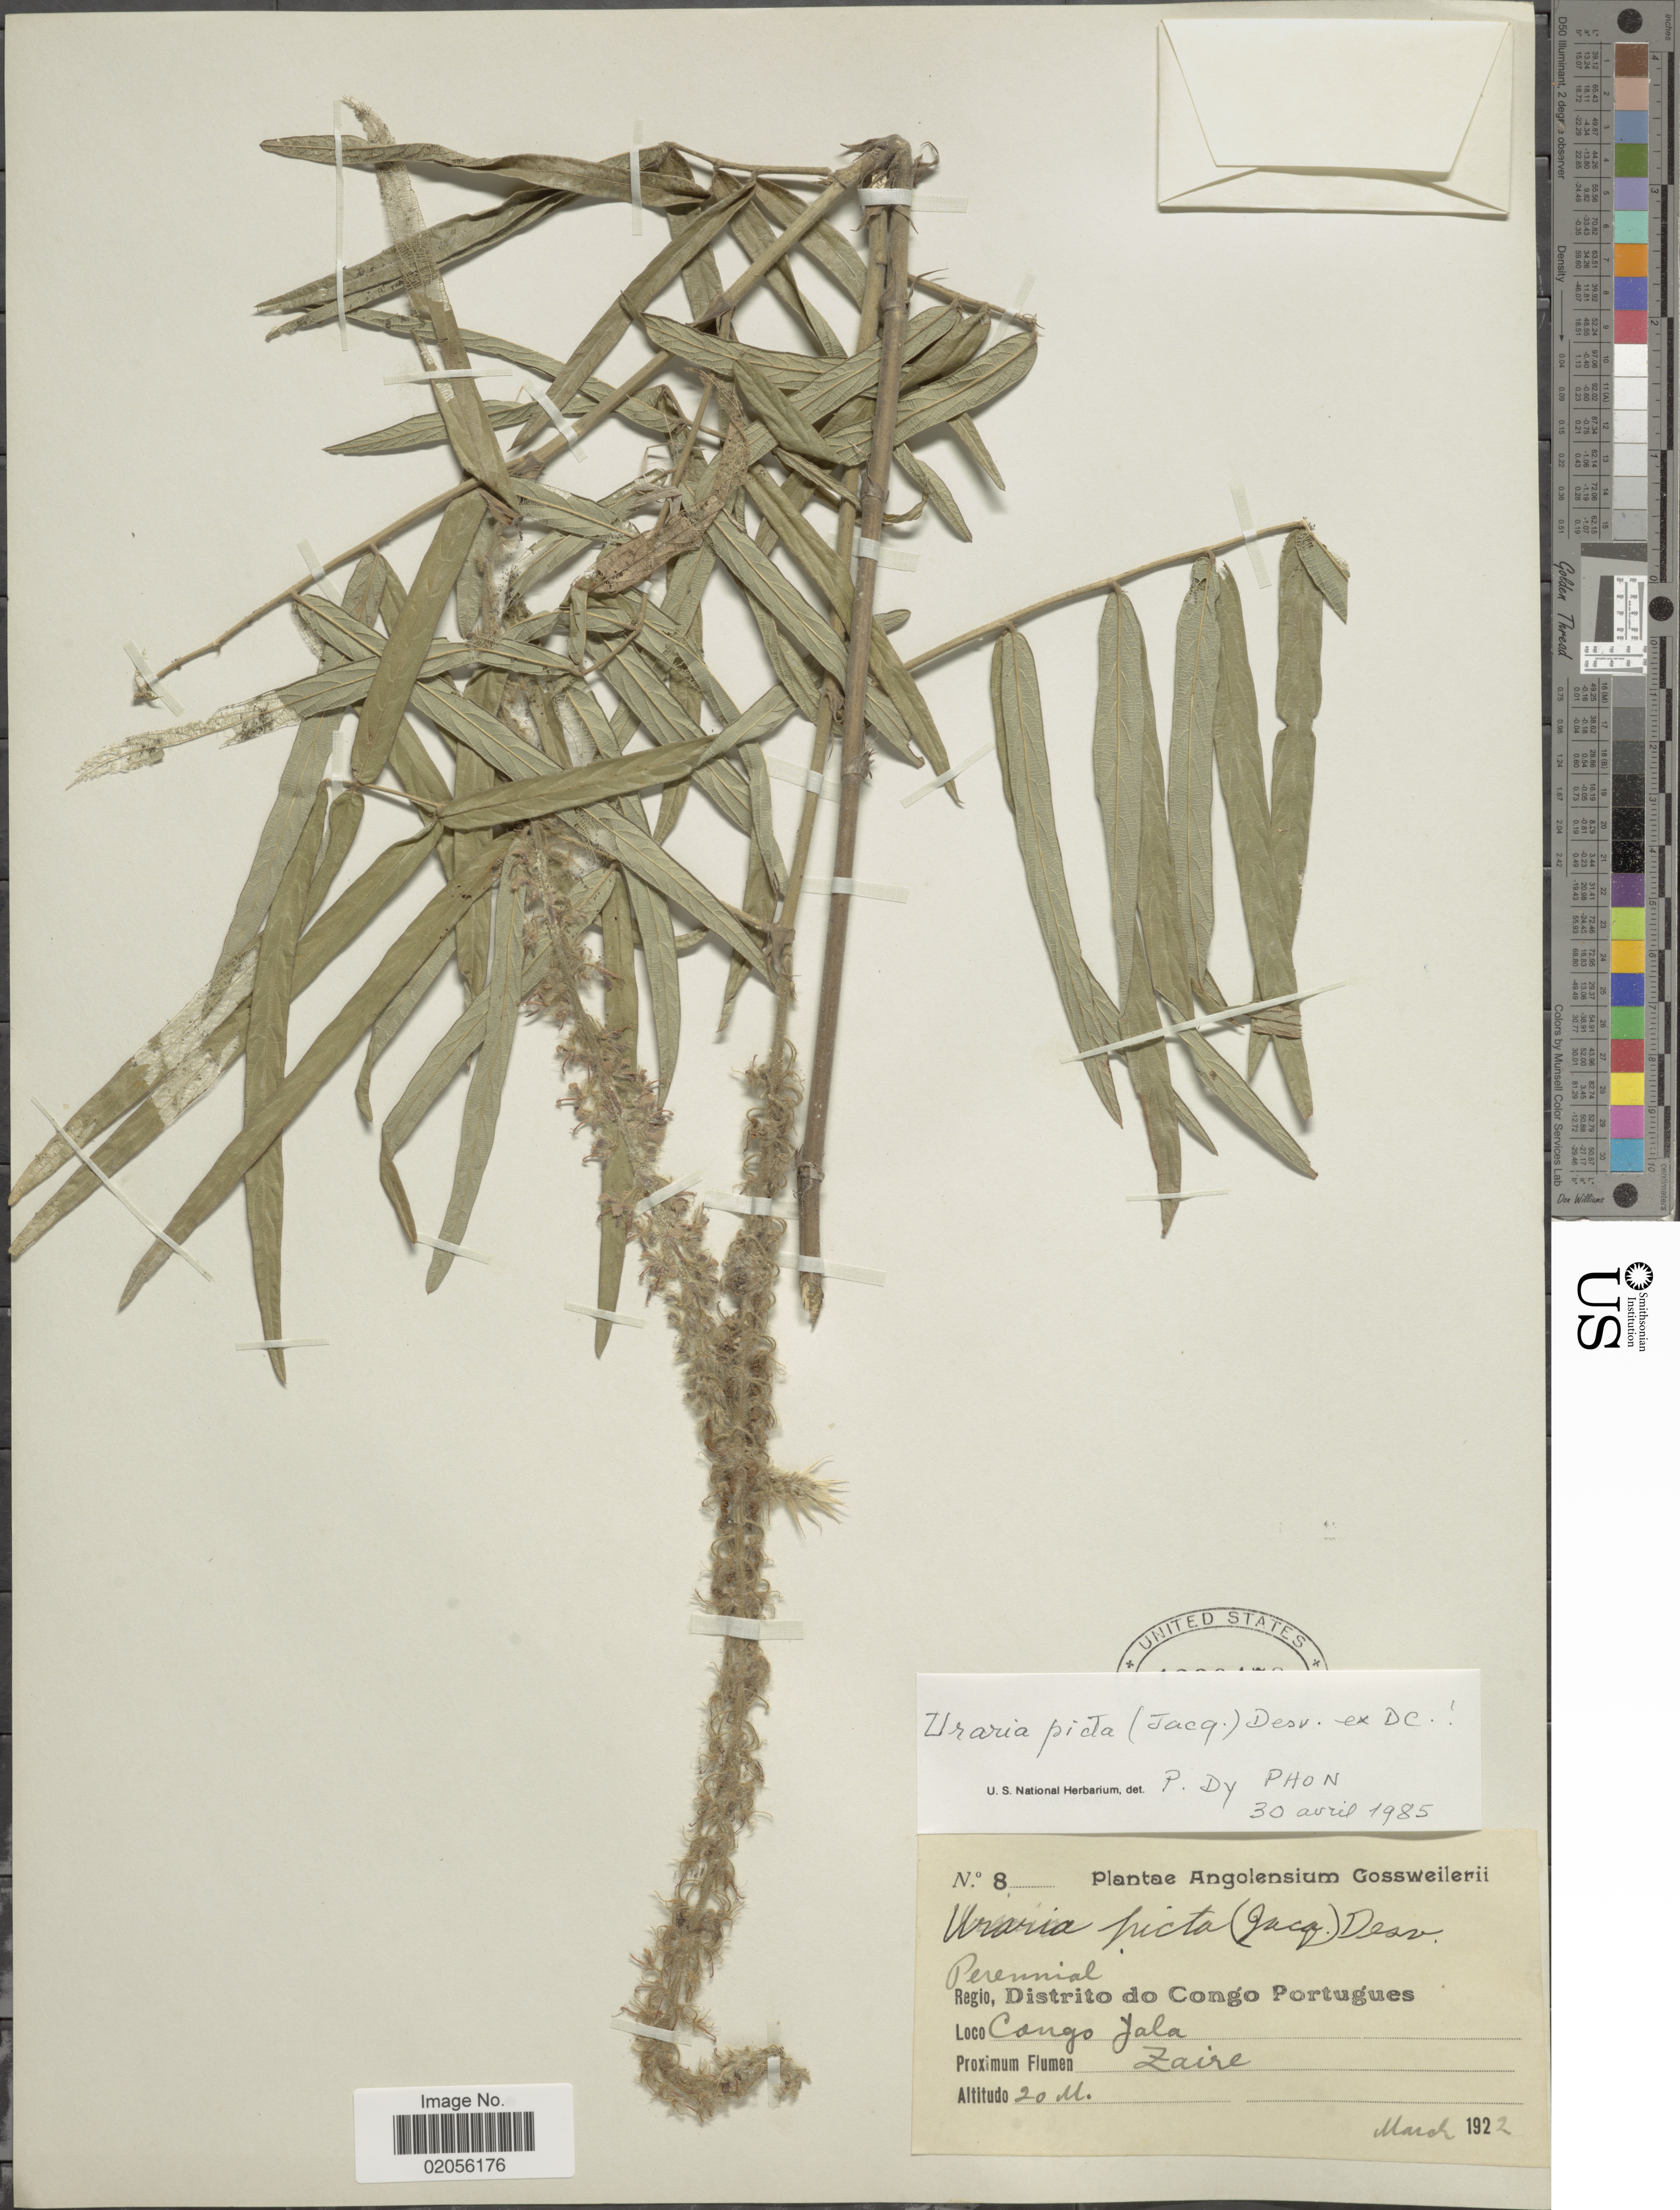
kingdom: Plantae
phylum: Tracheophyta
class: Magnoliopsida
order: Fabales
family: Fabaceae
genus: Uraria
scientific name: Uraria picta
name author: (Jacq.) DC.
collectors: -. Gossweiler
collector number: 8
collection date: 1922-03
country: Congo, Democratic Republic of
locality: Regio Distrito do Congo Portugues. Congo Yala, Zaire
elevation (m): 20